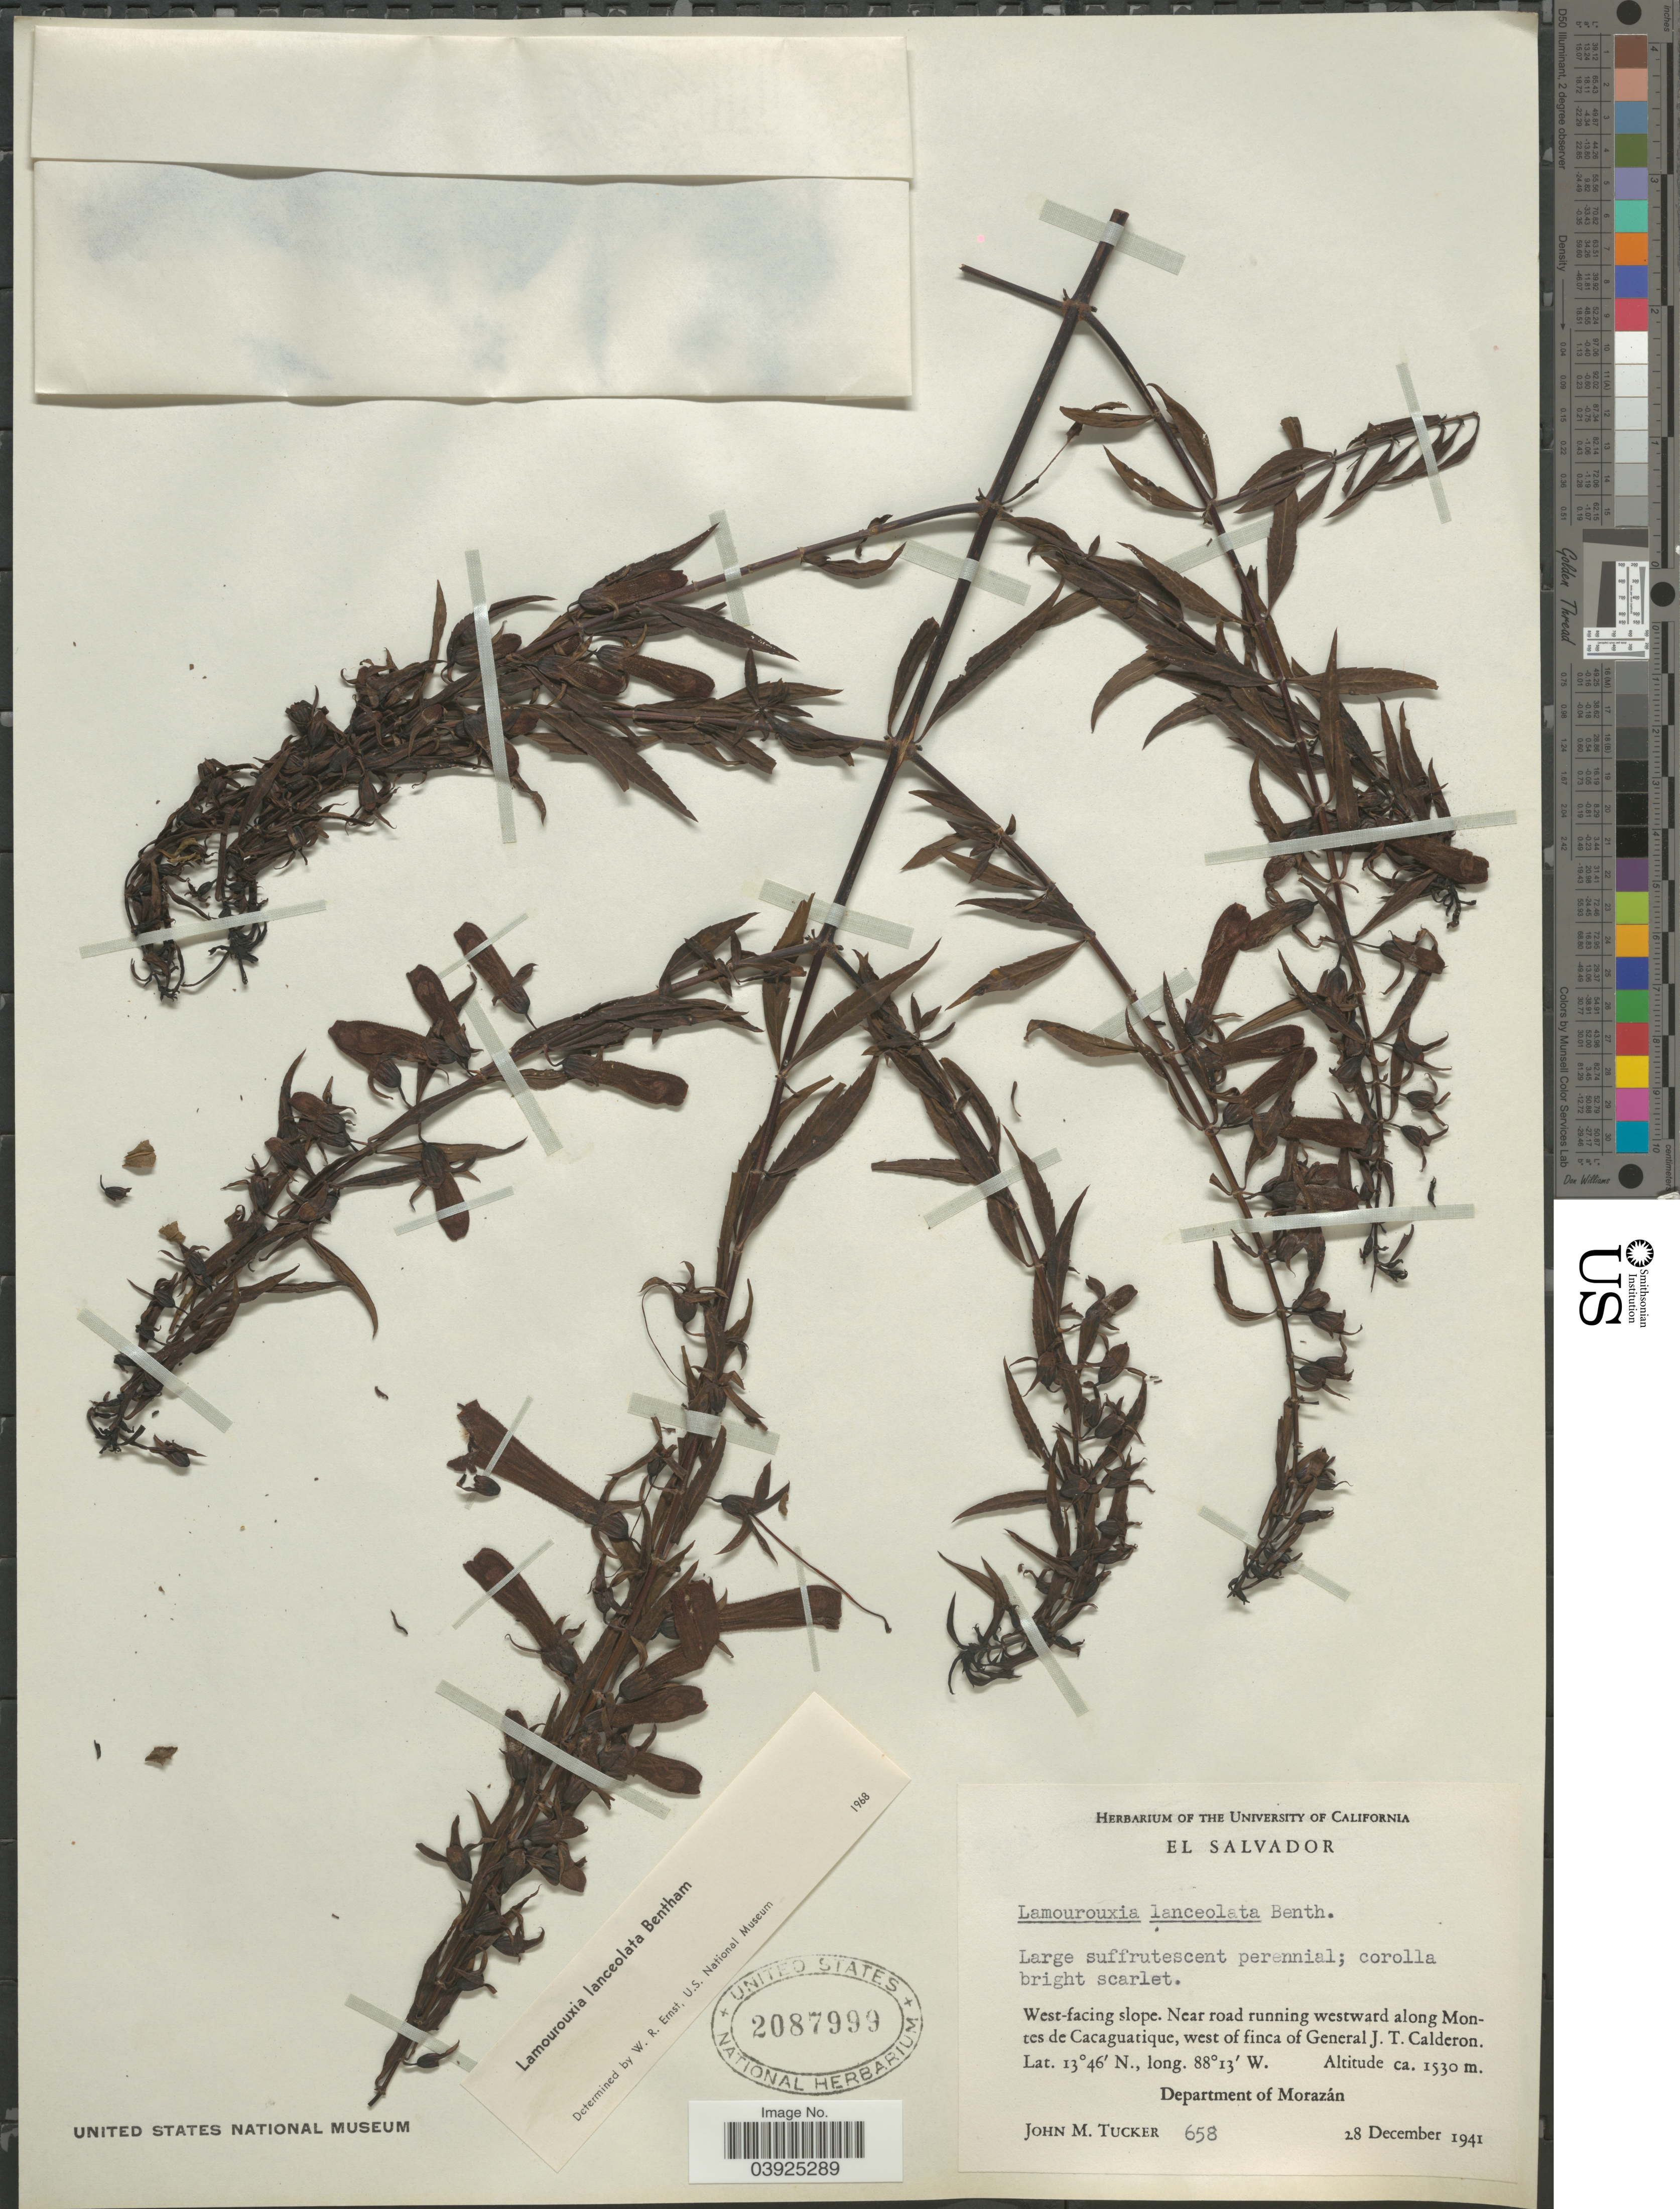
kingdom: Plantae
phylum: Tracheophyta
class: Magnoliopsida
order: Lamiales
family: Orobanchaceae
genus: Lamourouxia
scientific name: Lamourouxia lanceolata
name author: Benth.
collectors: J. M. Tucker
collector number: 658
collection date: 1941-12-28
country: El Salvador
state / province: Morazan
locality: Near road running westward along Montes de Cacaguatique, west of finca of General J.T. Calderon. Department of Morazán.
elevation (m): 1530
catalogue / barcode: US 2087999